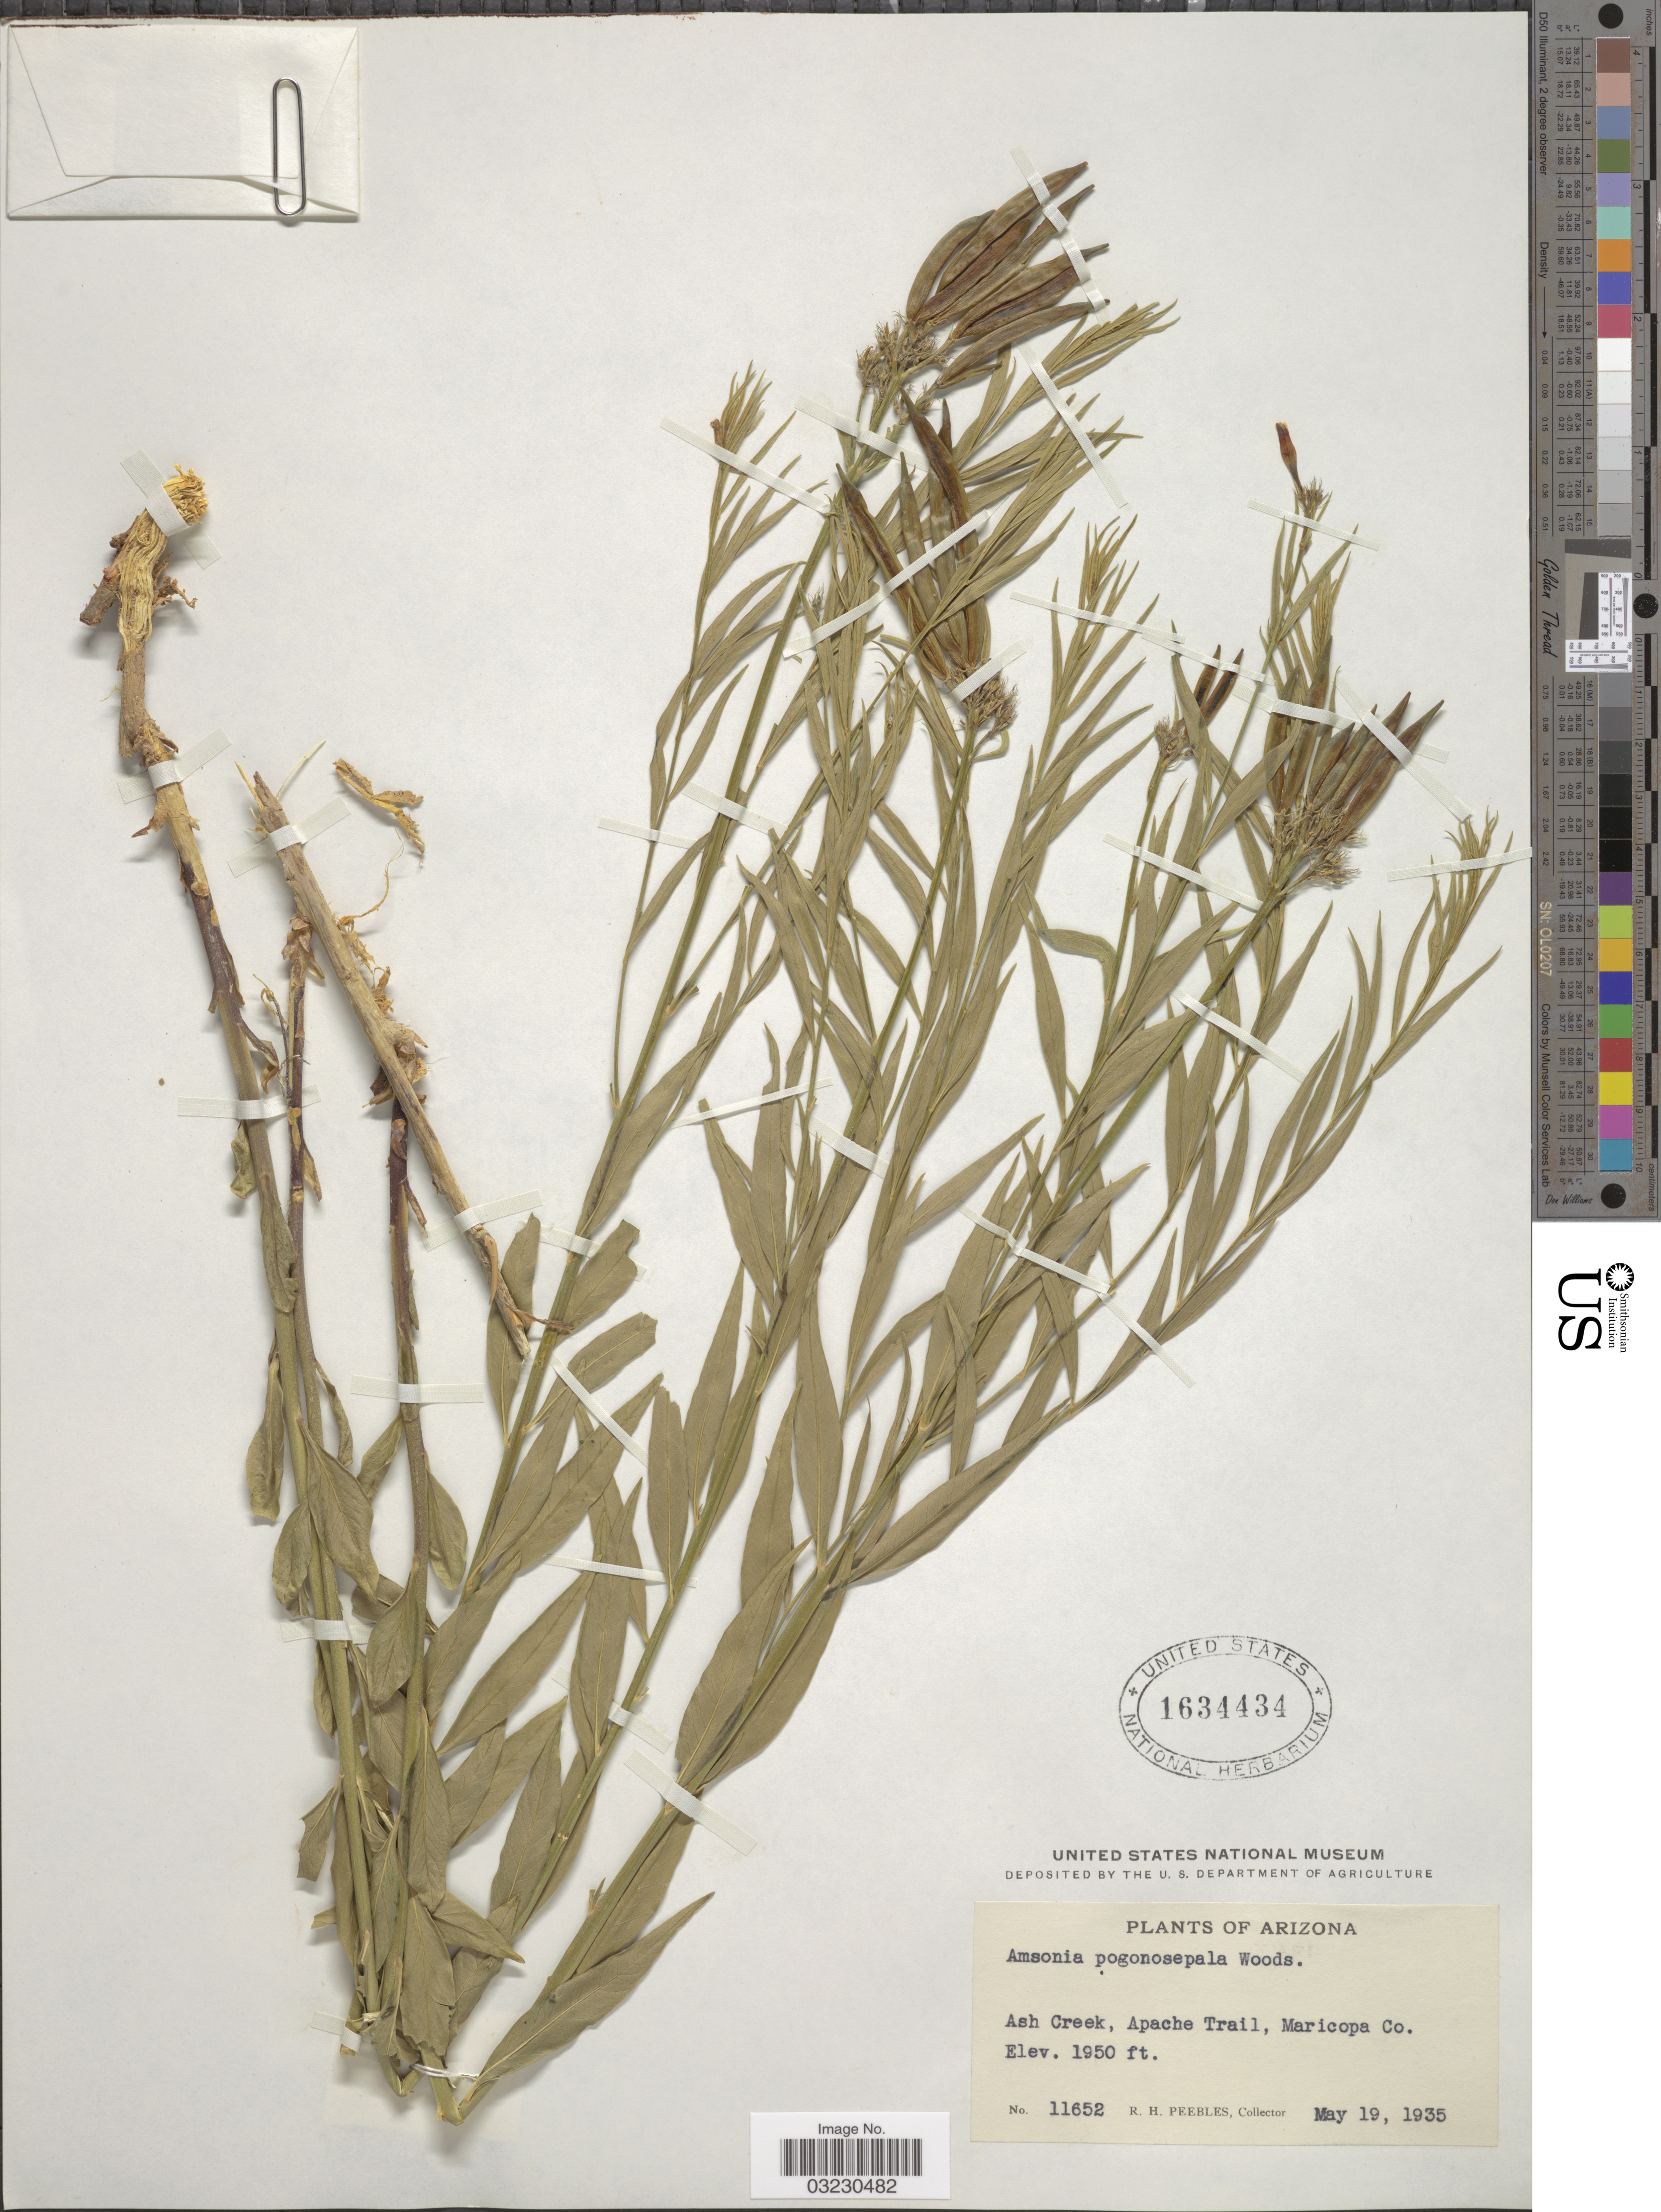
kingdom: Plantae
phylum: Tracheophyta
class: Magnoliopsida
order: Gentianales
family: Apocynaceae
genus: Amsonia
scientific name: Amsonia pogonosepala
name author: Woodson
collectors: R. H. Peebles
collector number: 11652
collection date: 1935-05-19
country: United States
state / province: Arizona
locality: Ash Creek, Apache Trail, Maricopa Co.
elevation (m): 594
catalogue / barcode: US 1634434